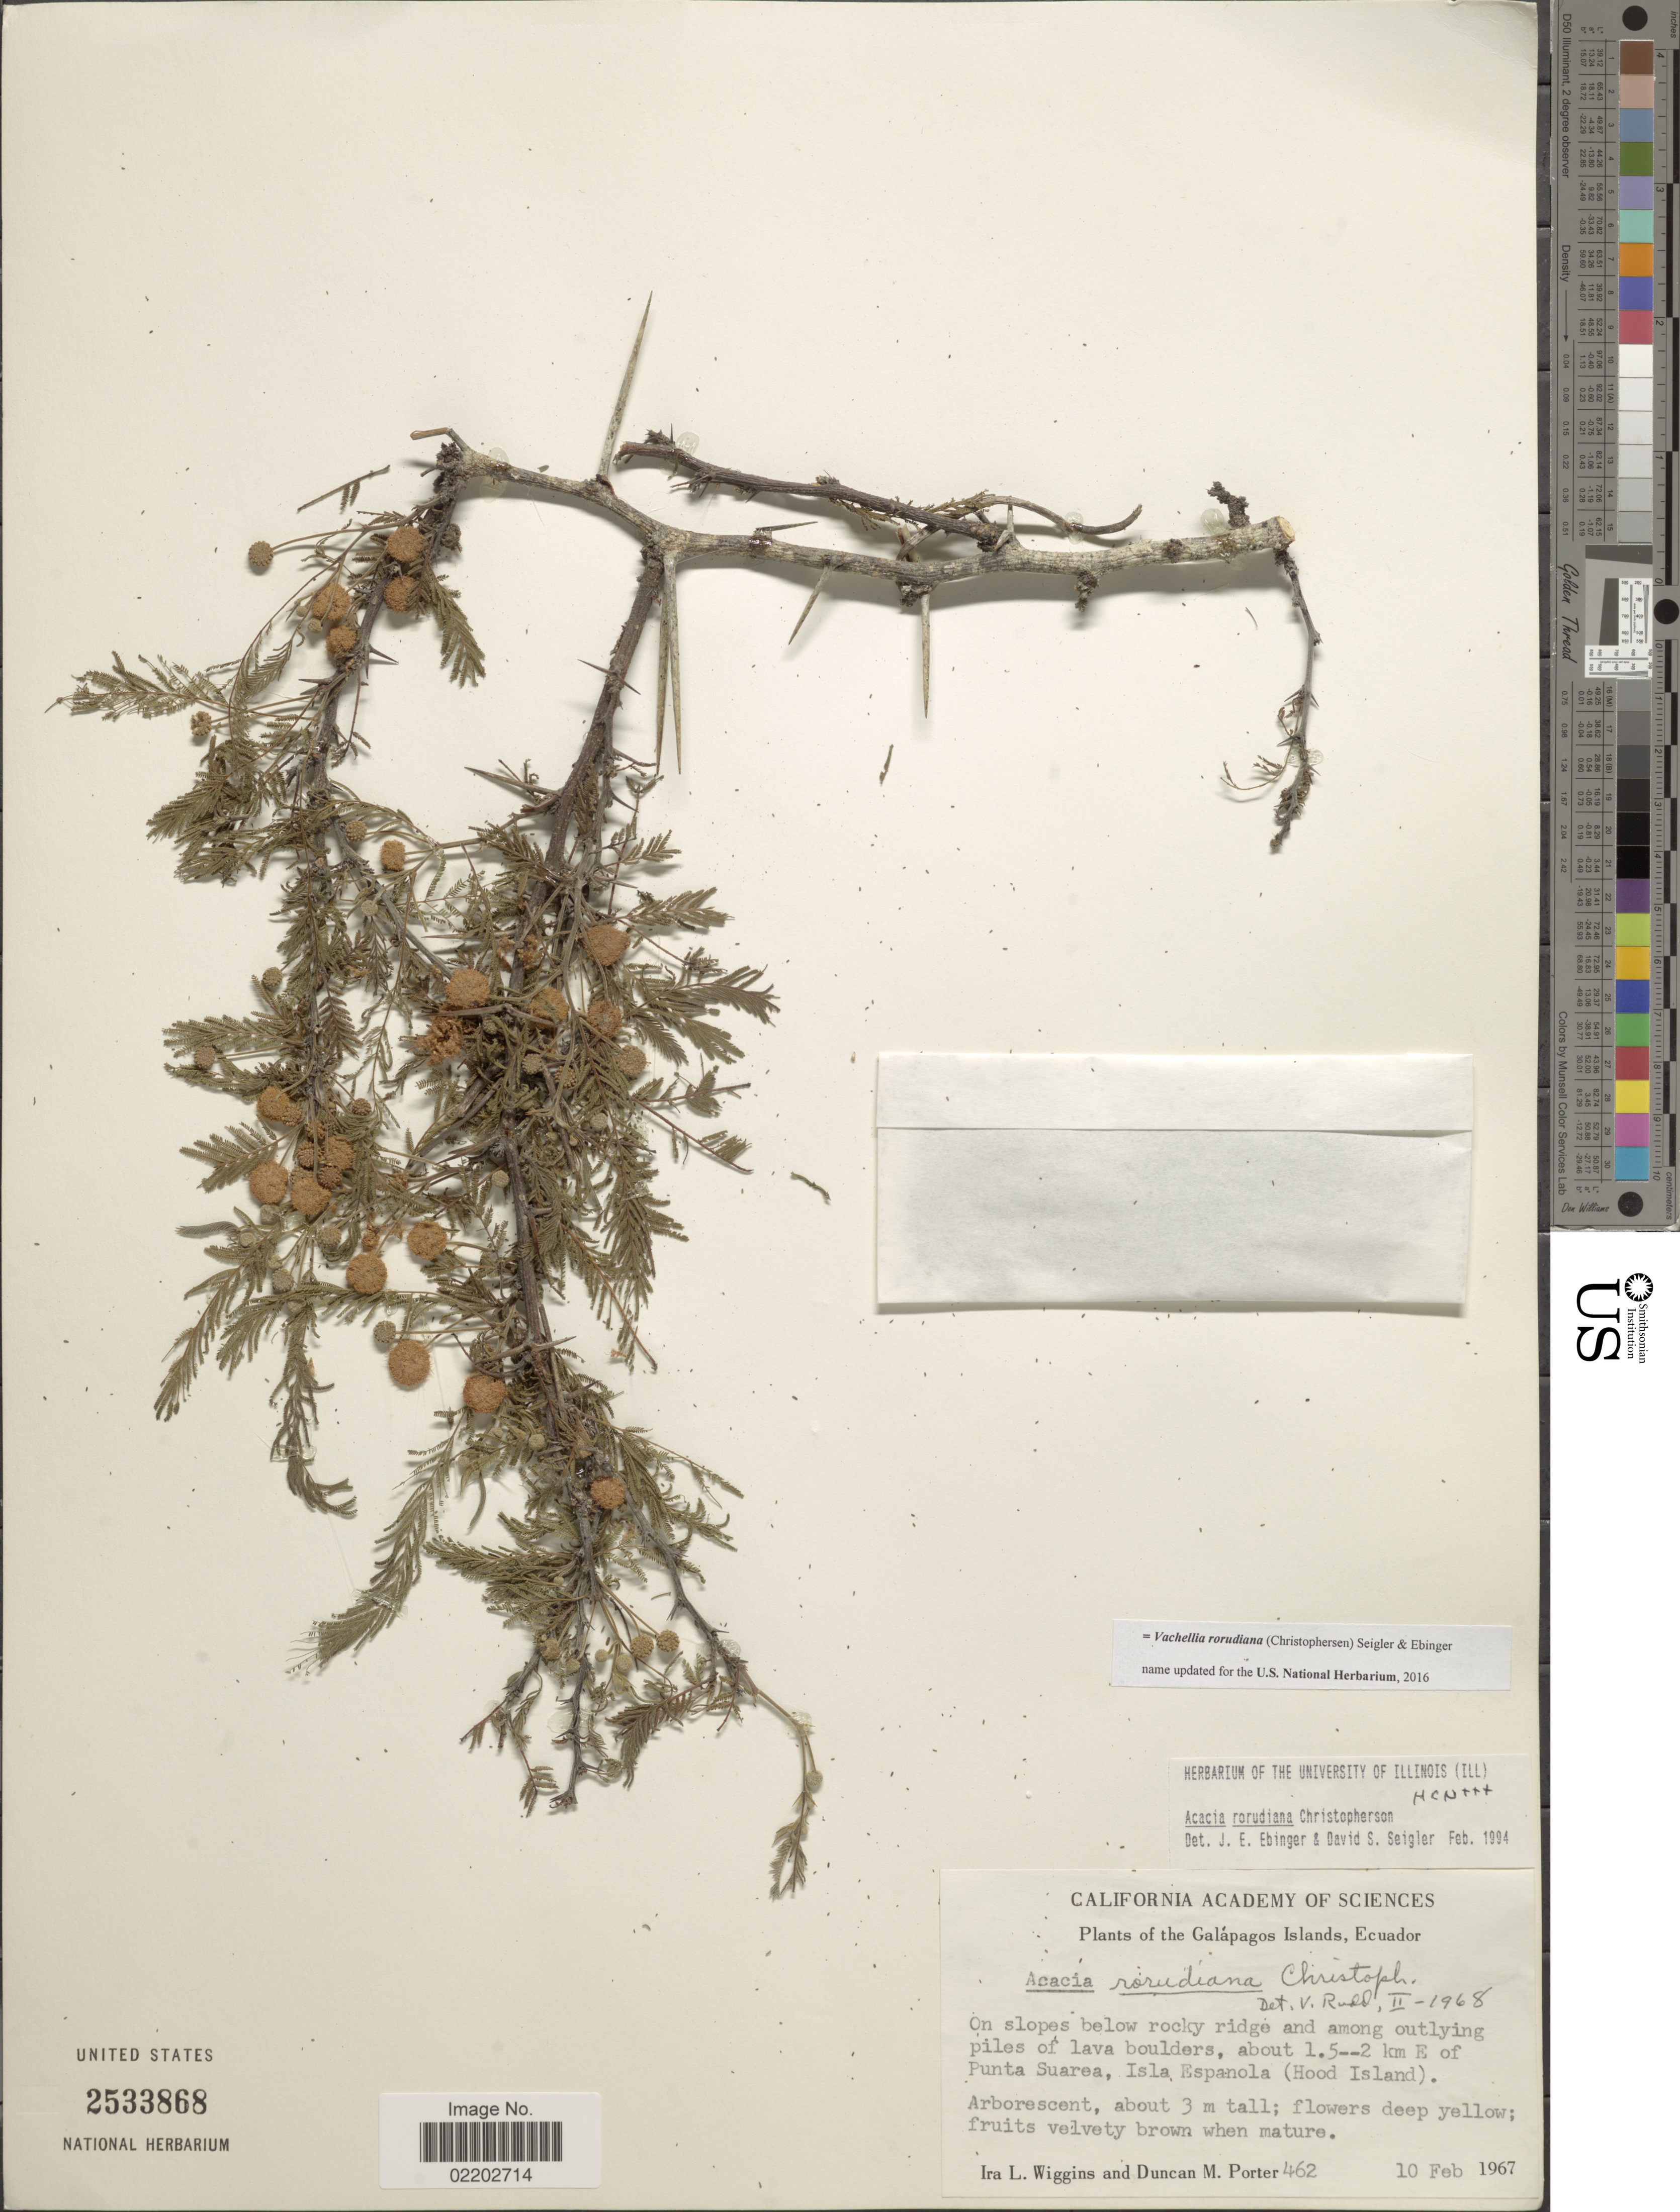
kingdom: Plantae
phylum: Tracheophyta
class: Magnoliopsida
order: Fabales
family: Fabaceae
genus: Vachellia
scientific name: Vachellia rorudiana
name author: (Christoph.) Seigler & Ebinger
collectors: I. L. Wiggins & D. Porter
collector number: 462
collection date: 1967-02-10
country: Ecuador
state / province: Colón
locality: Galápagis Islands, on slopes below rocky ridge and among outlying piles of lava boulders, about 1.5-2km E of Punta Suarea, Isla Espanola (Hood Island)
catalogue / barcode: US 2533868